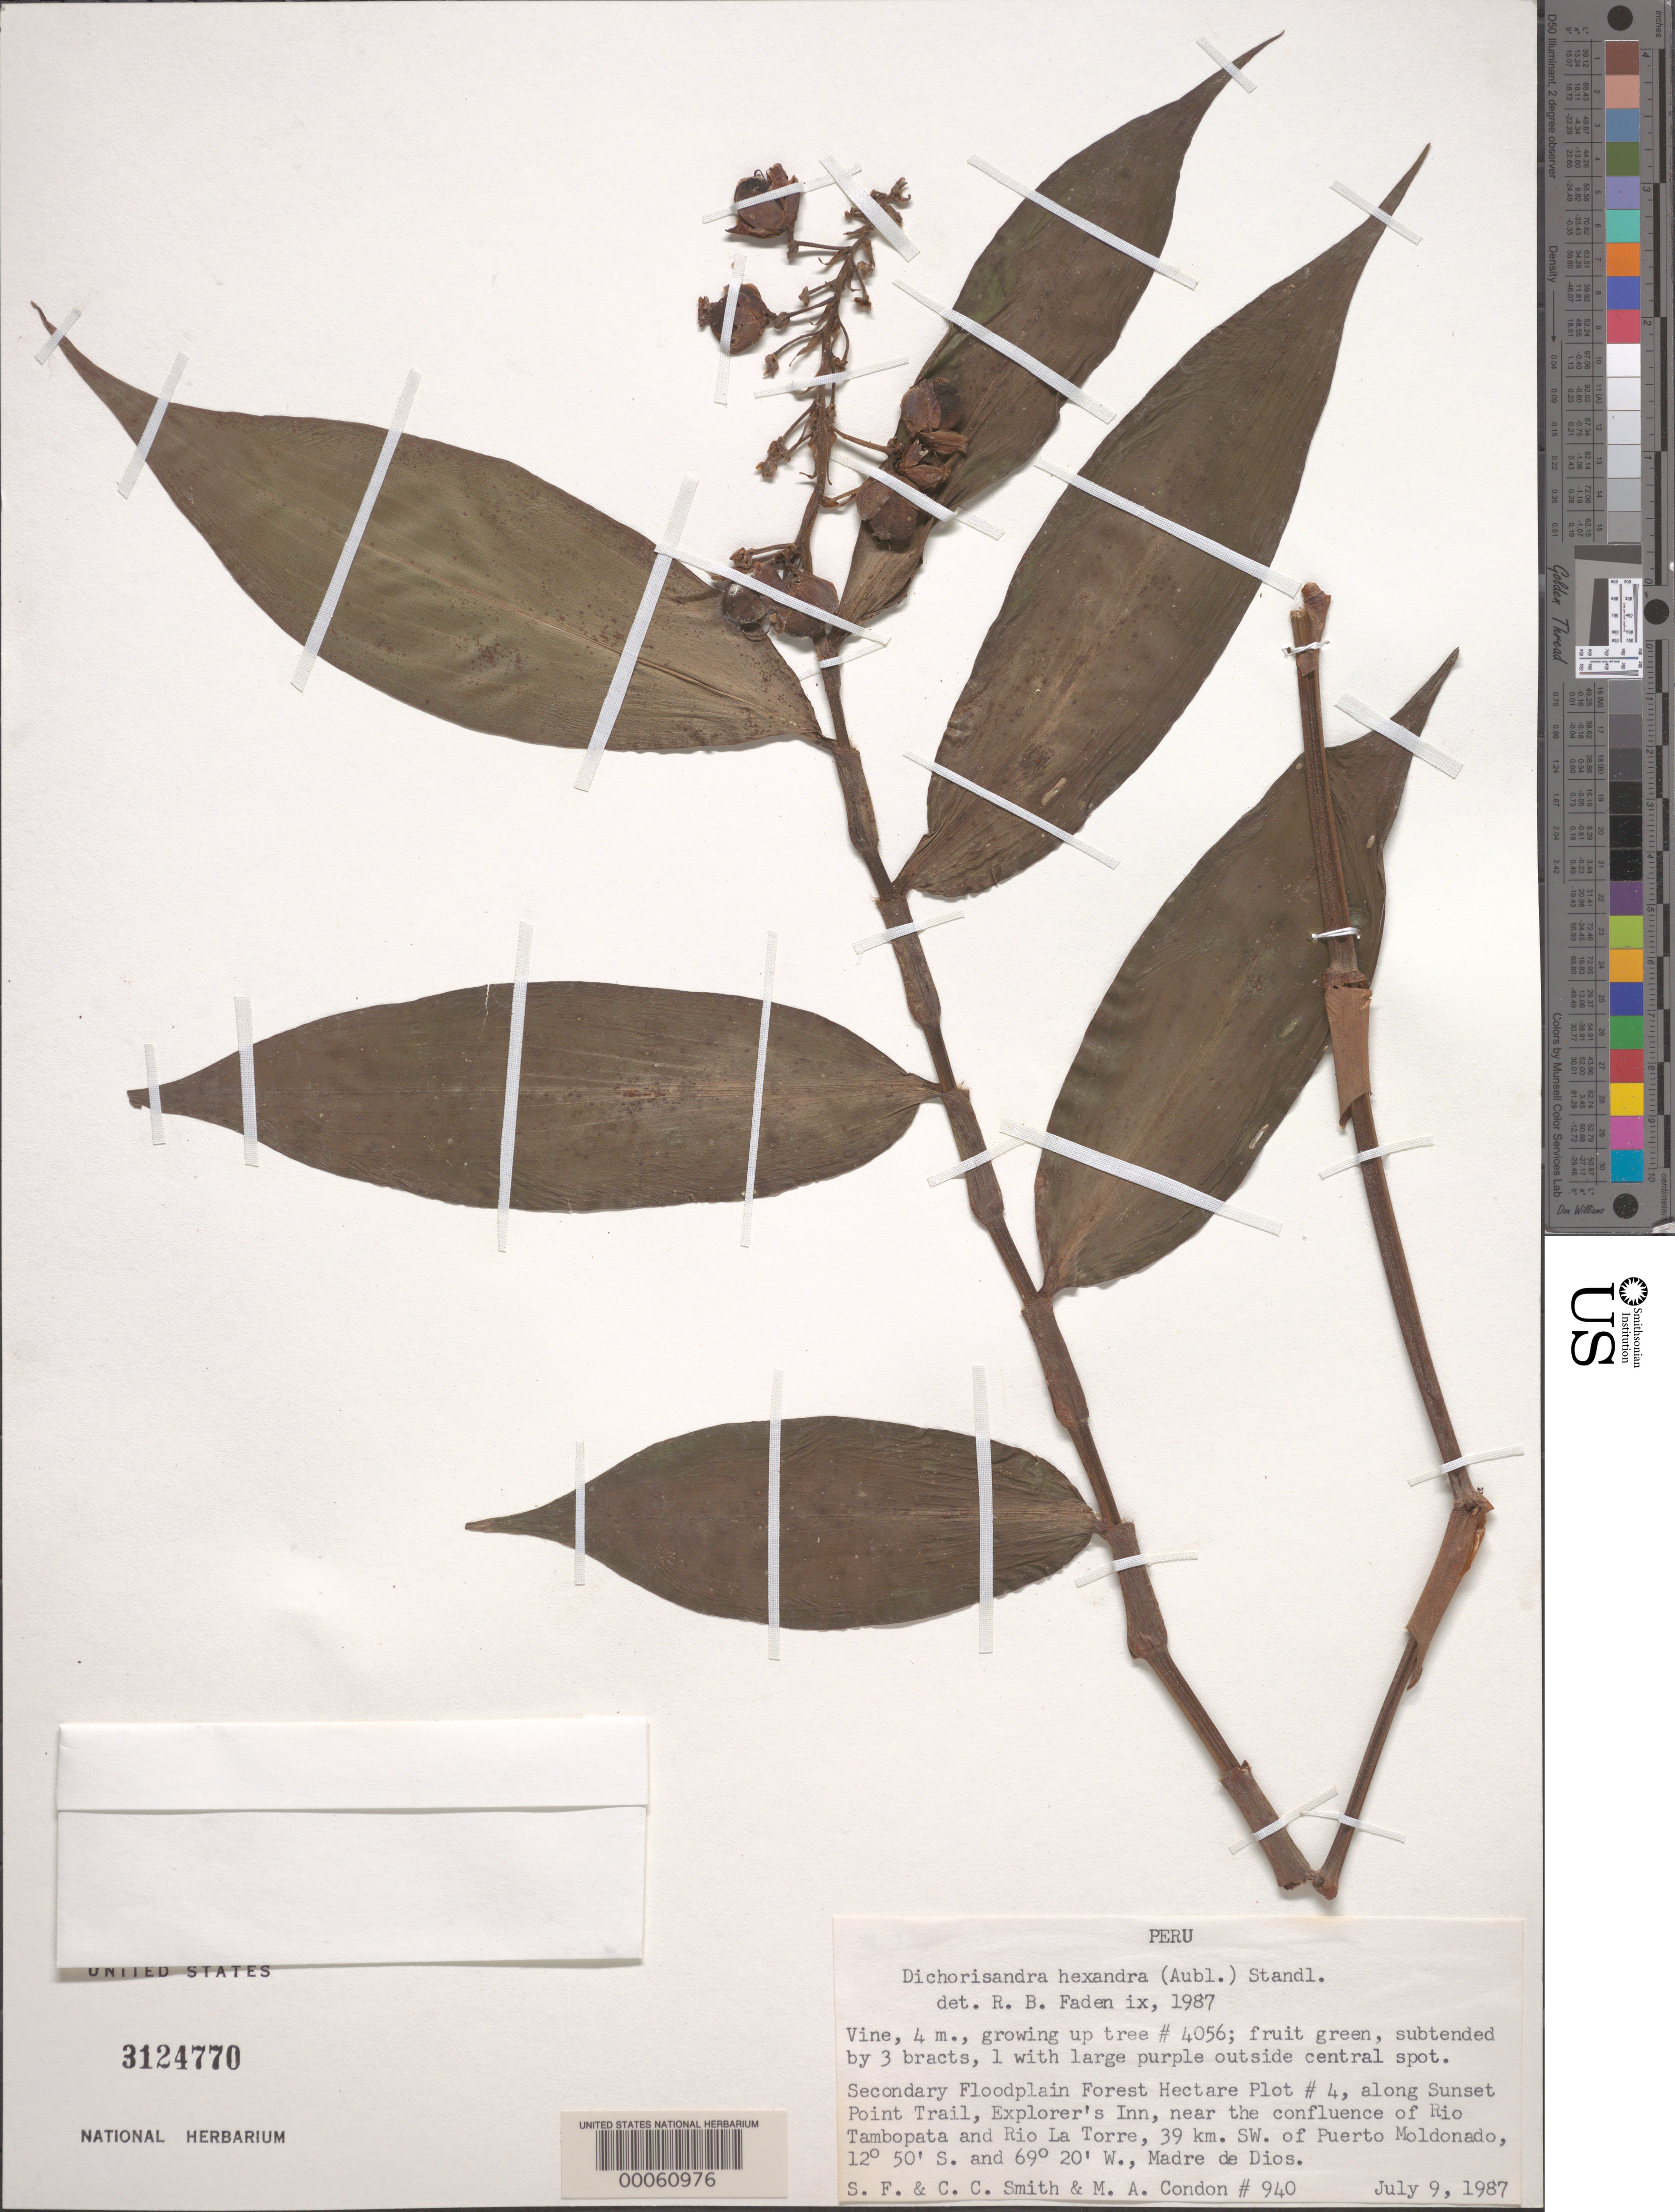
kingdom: Plantae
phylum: Tracheophyta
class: Liliopsida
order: Commelinales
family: Commelinaceae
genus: Dichorisandra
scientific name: Dichorisandra hexandra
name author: (Aubl.) Standl.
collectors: S.F. Smith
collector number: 940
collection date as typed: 09 Jul 1987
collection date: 1987-07-09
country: Peru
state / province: Madre de Dios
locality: Near confluence of rio tambopata and rio la torre 39 km sw of puerto moldonado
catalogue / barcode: US 3124770